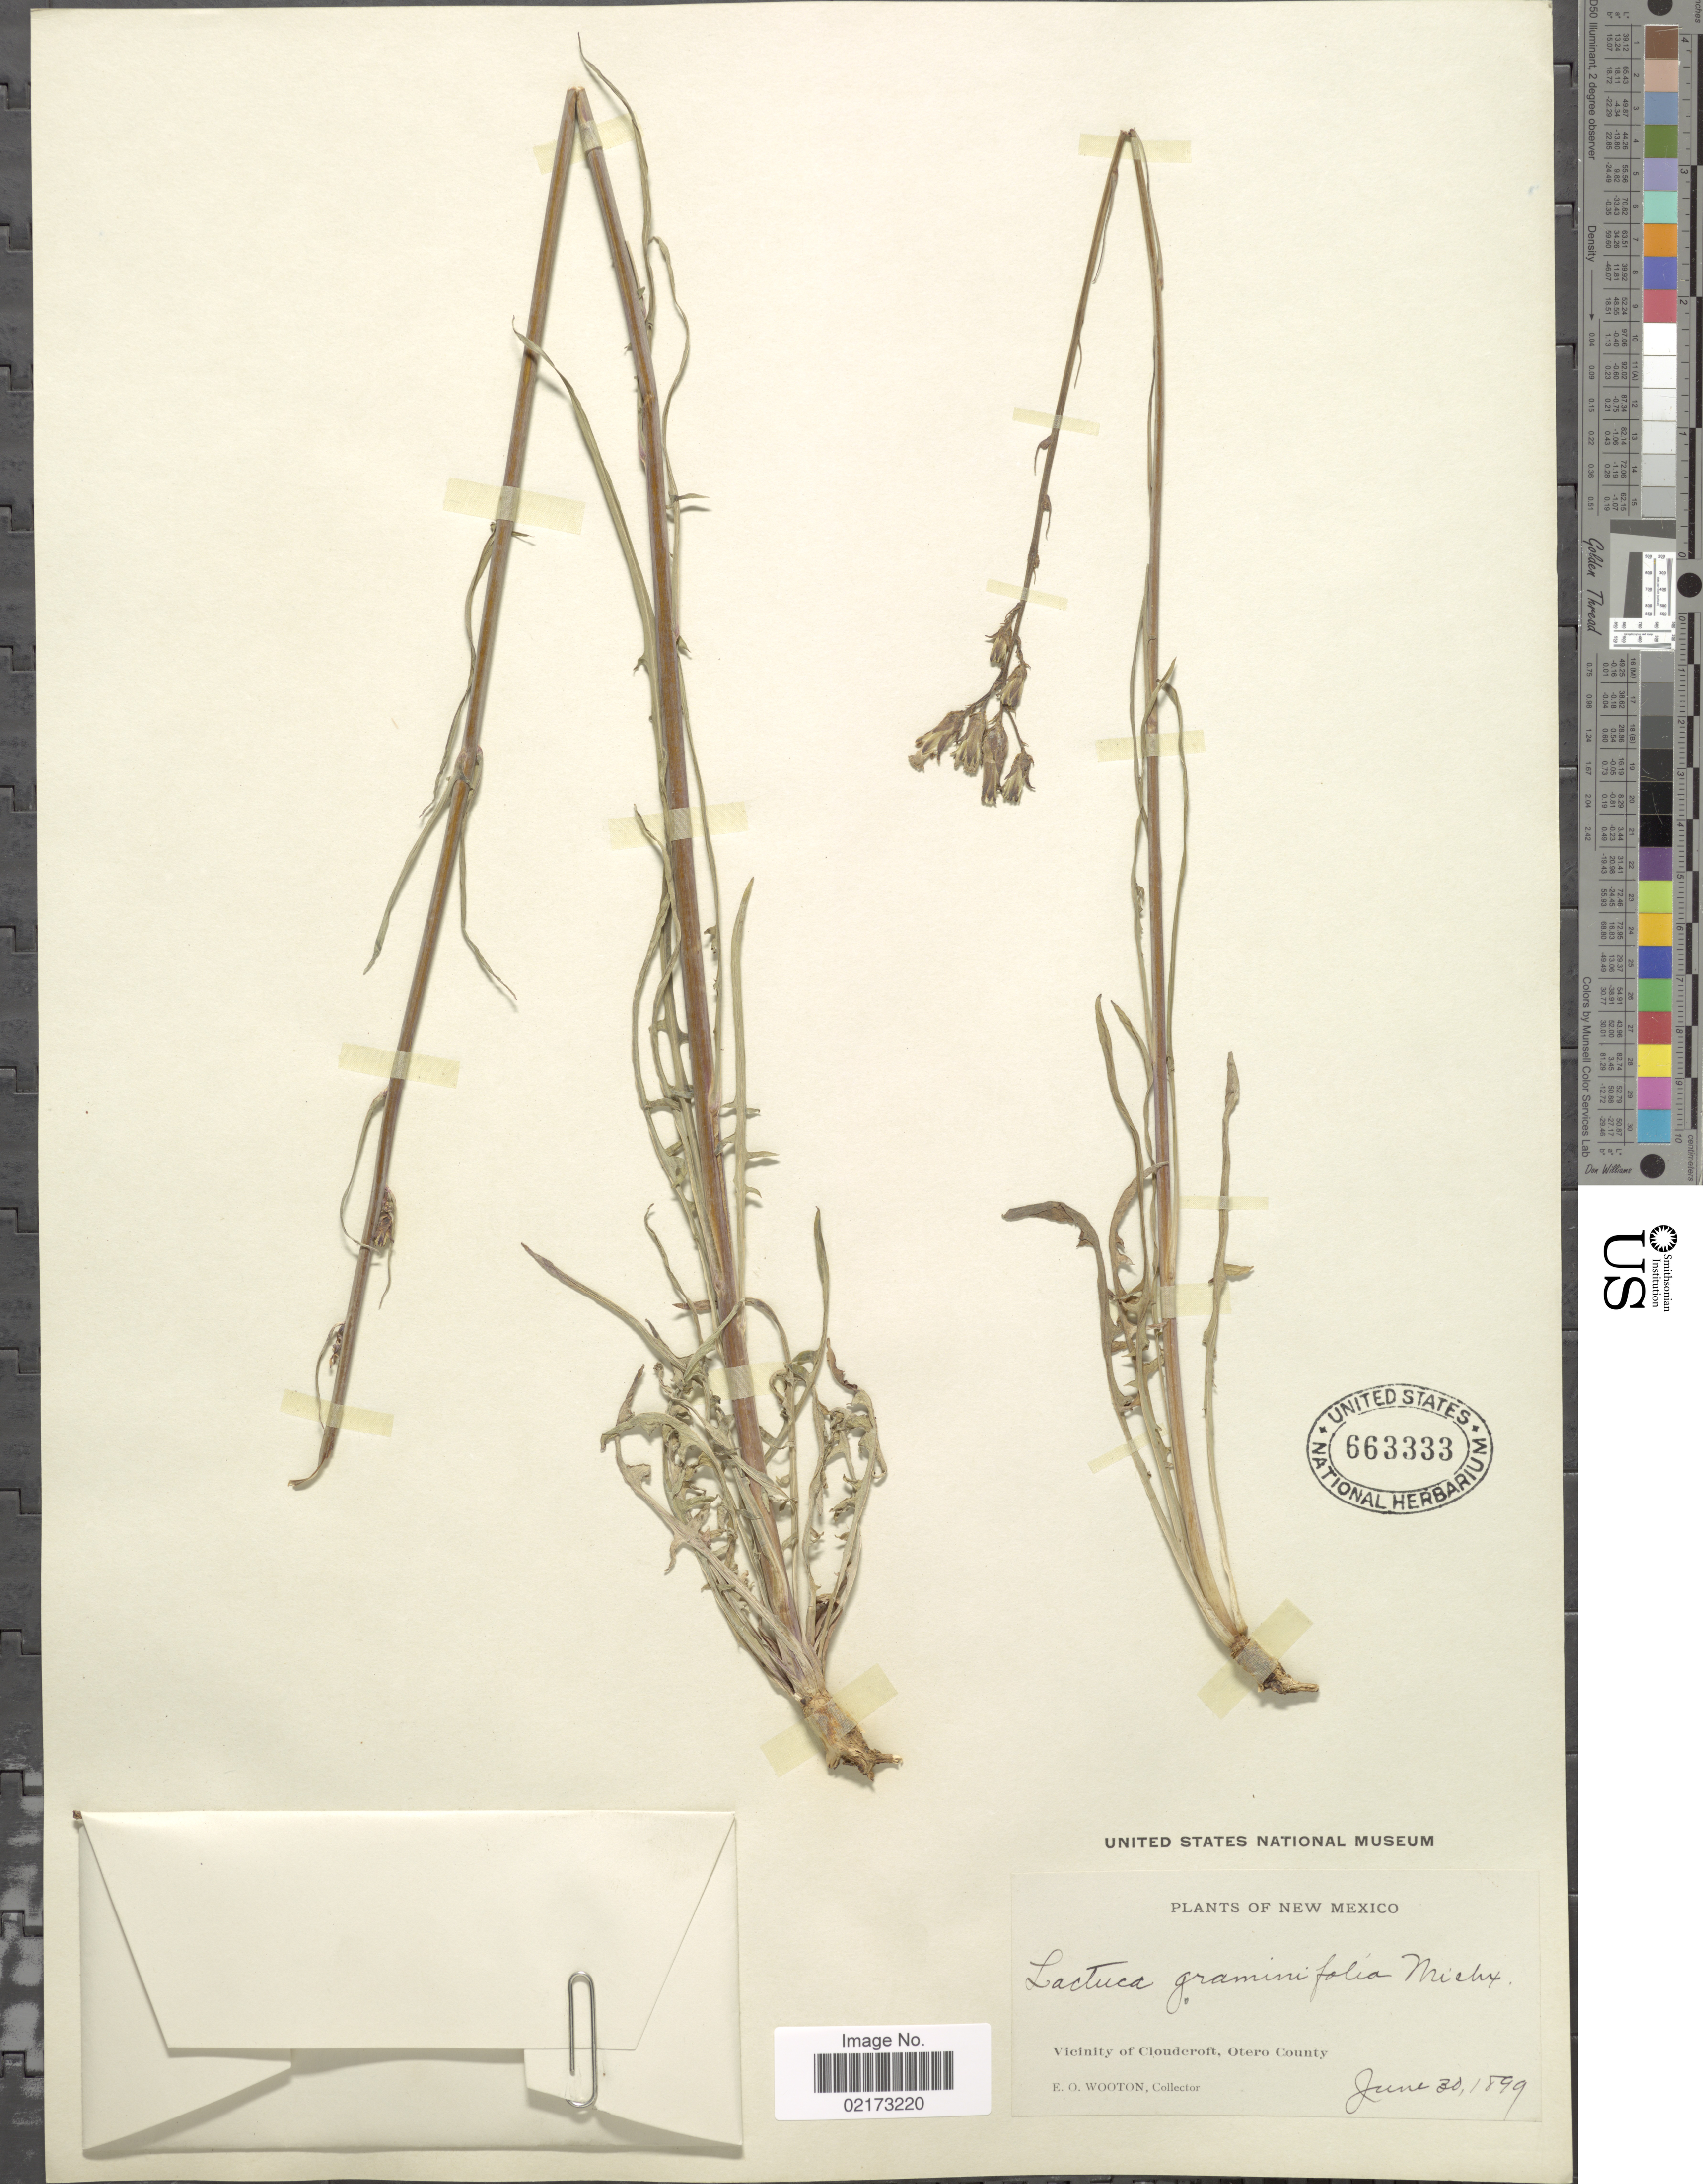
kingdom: Plantae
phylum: Tracheophyta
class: Magnoliopsida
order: Asterales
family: Asteraceae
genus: Lactuca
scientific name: Lactuca graminifolia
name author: Michx.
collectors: E. O. Wooton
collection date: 1899-06-30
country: United States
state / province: New Mexico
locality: Vicinity of Cloudcroft, Otero County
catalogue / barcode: US 663333